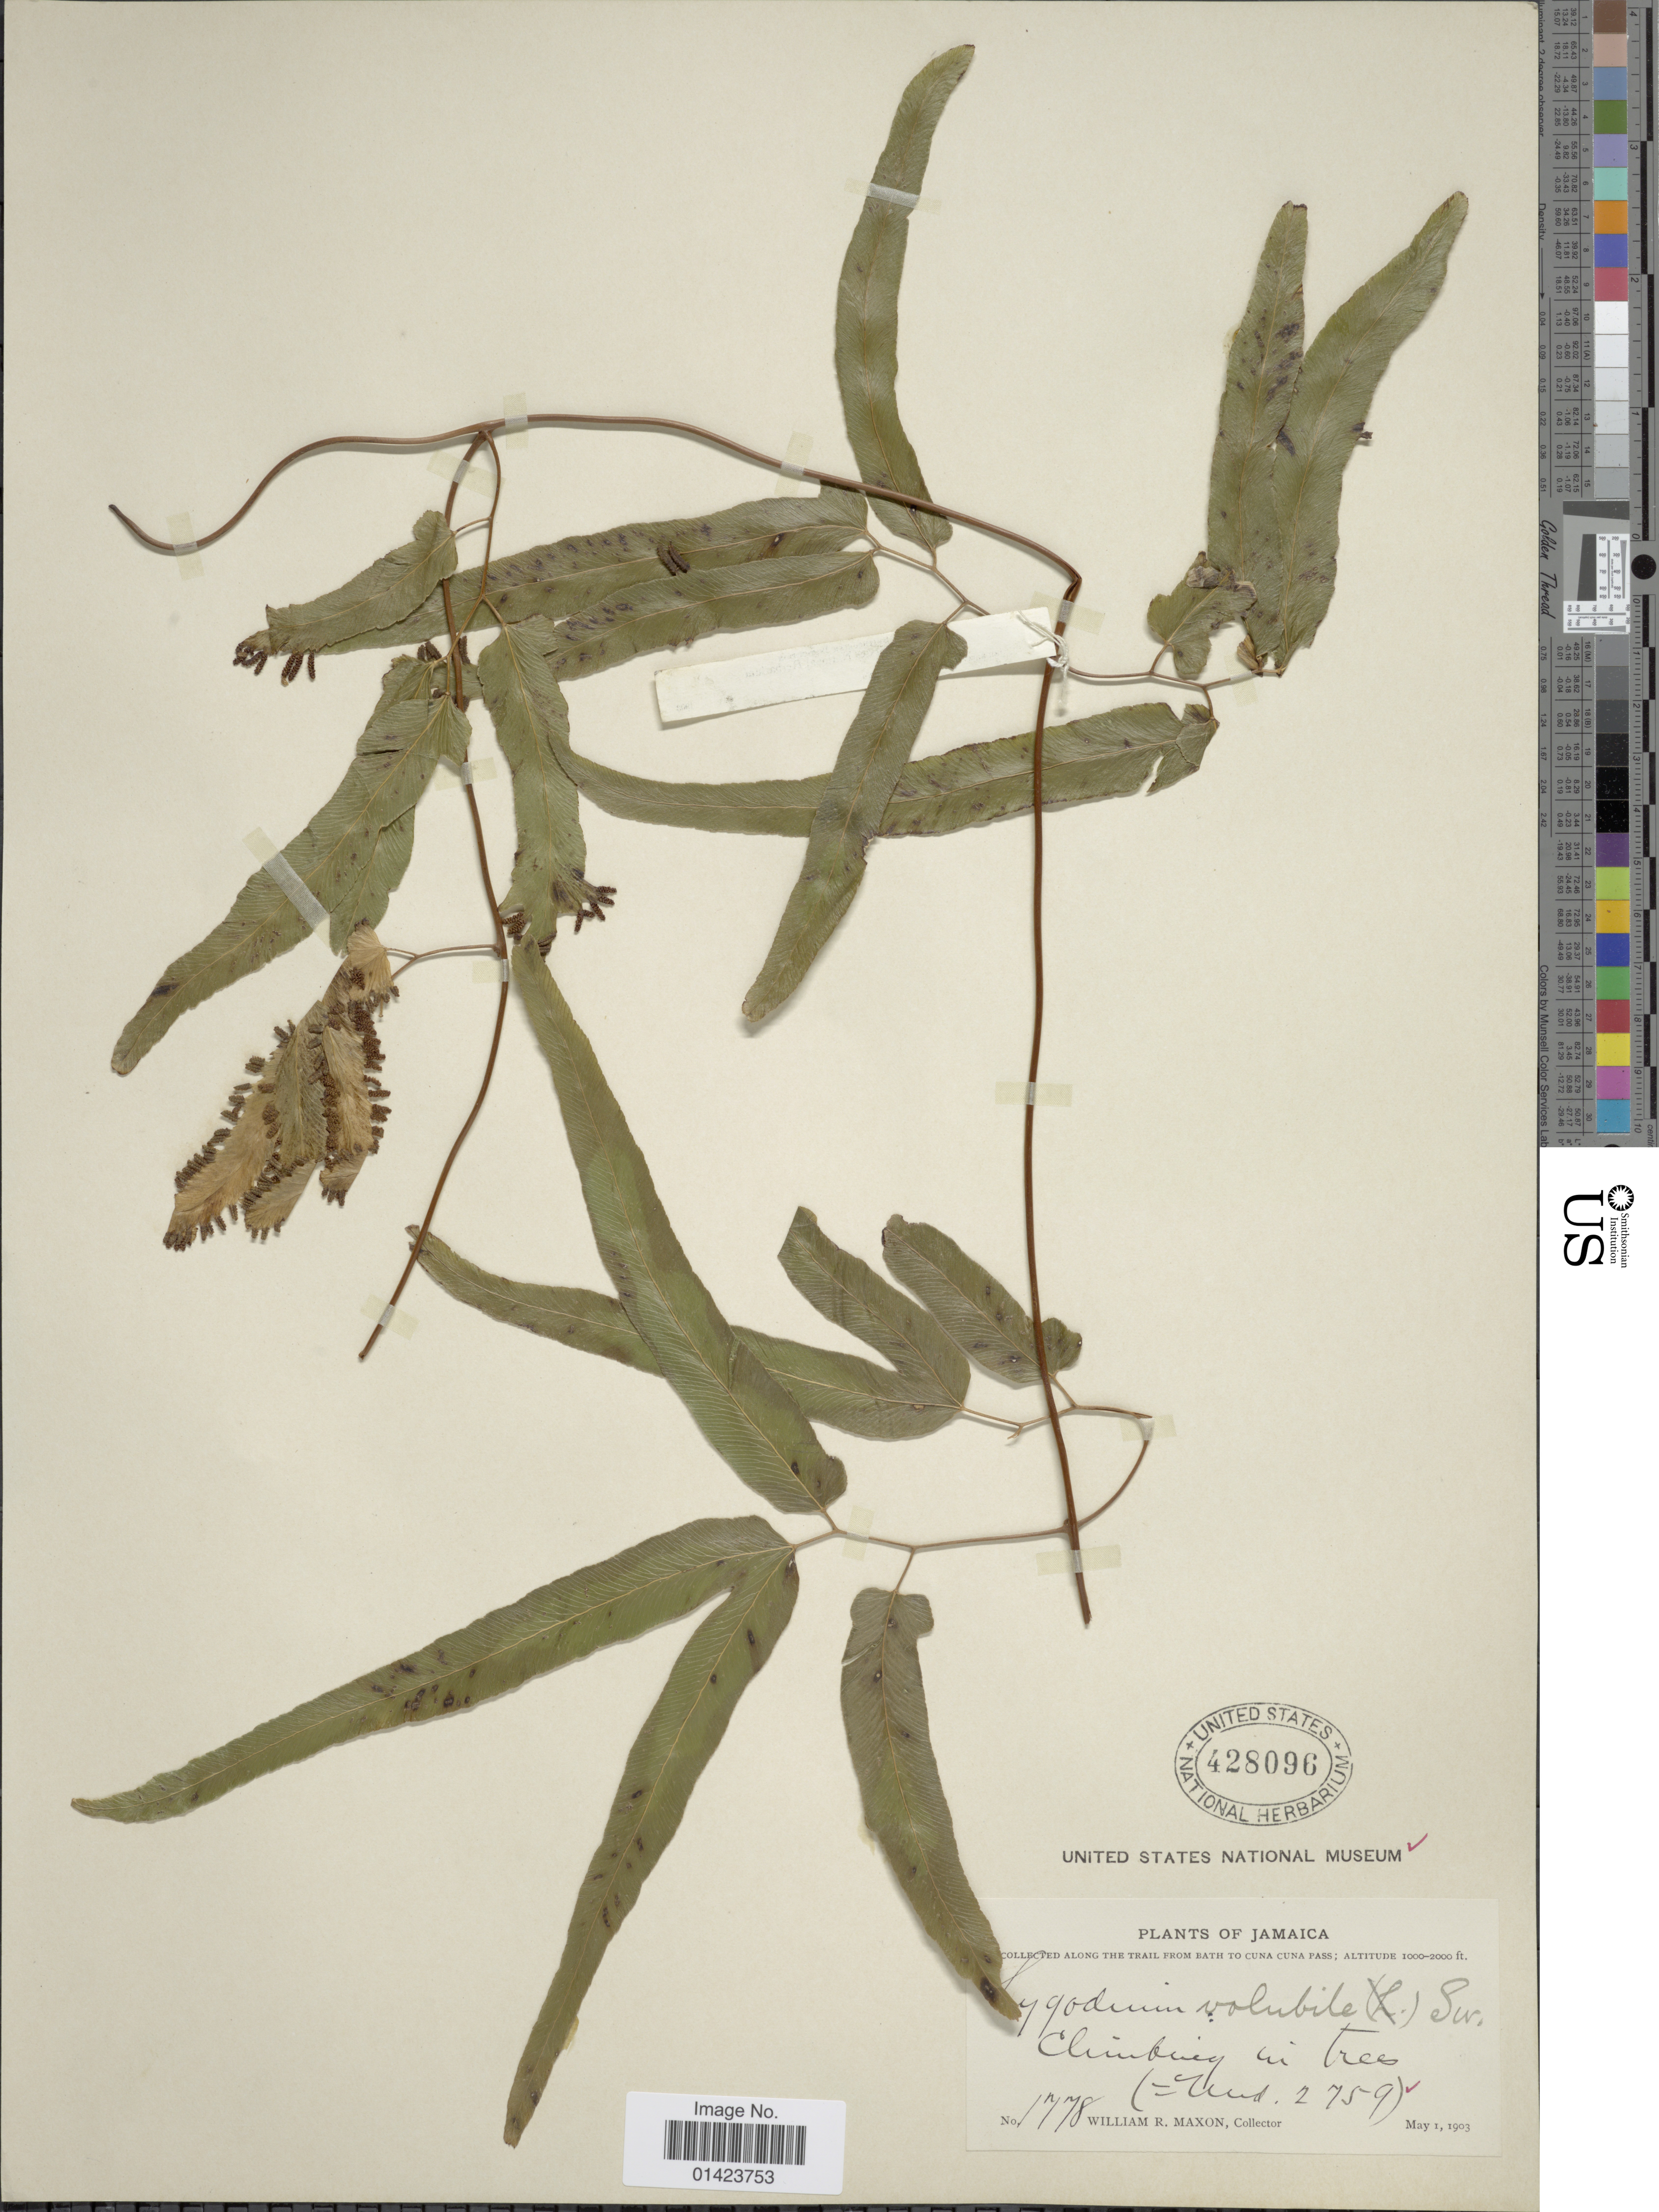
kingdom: Plantae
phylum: Tracheophyta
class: Polypodiopsida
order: Schizaeales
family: Lygodiaceae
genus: Lygodium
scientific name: Lygodium volubile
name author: Sw.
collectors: W. R. Maxon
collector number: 1778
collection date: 1903-05-01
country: Jamaica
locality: Along the trail from Bath to Cuna Cuna Pass,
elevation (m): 305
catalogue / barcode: US 428096